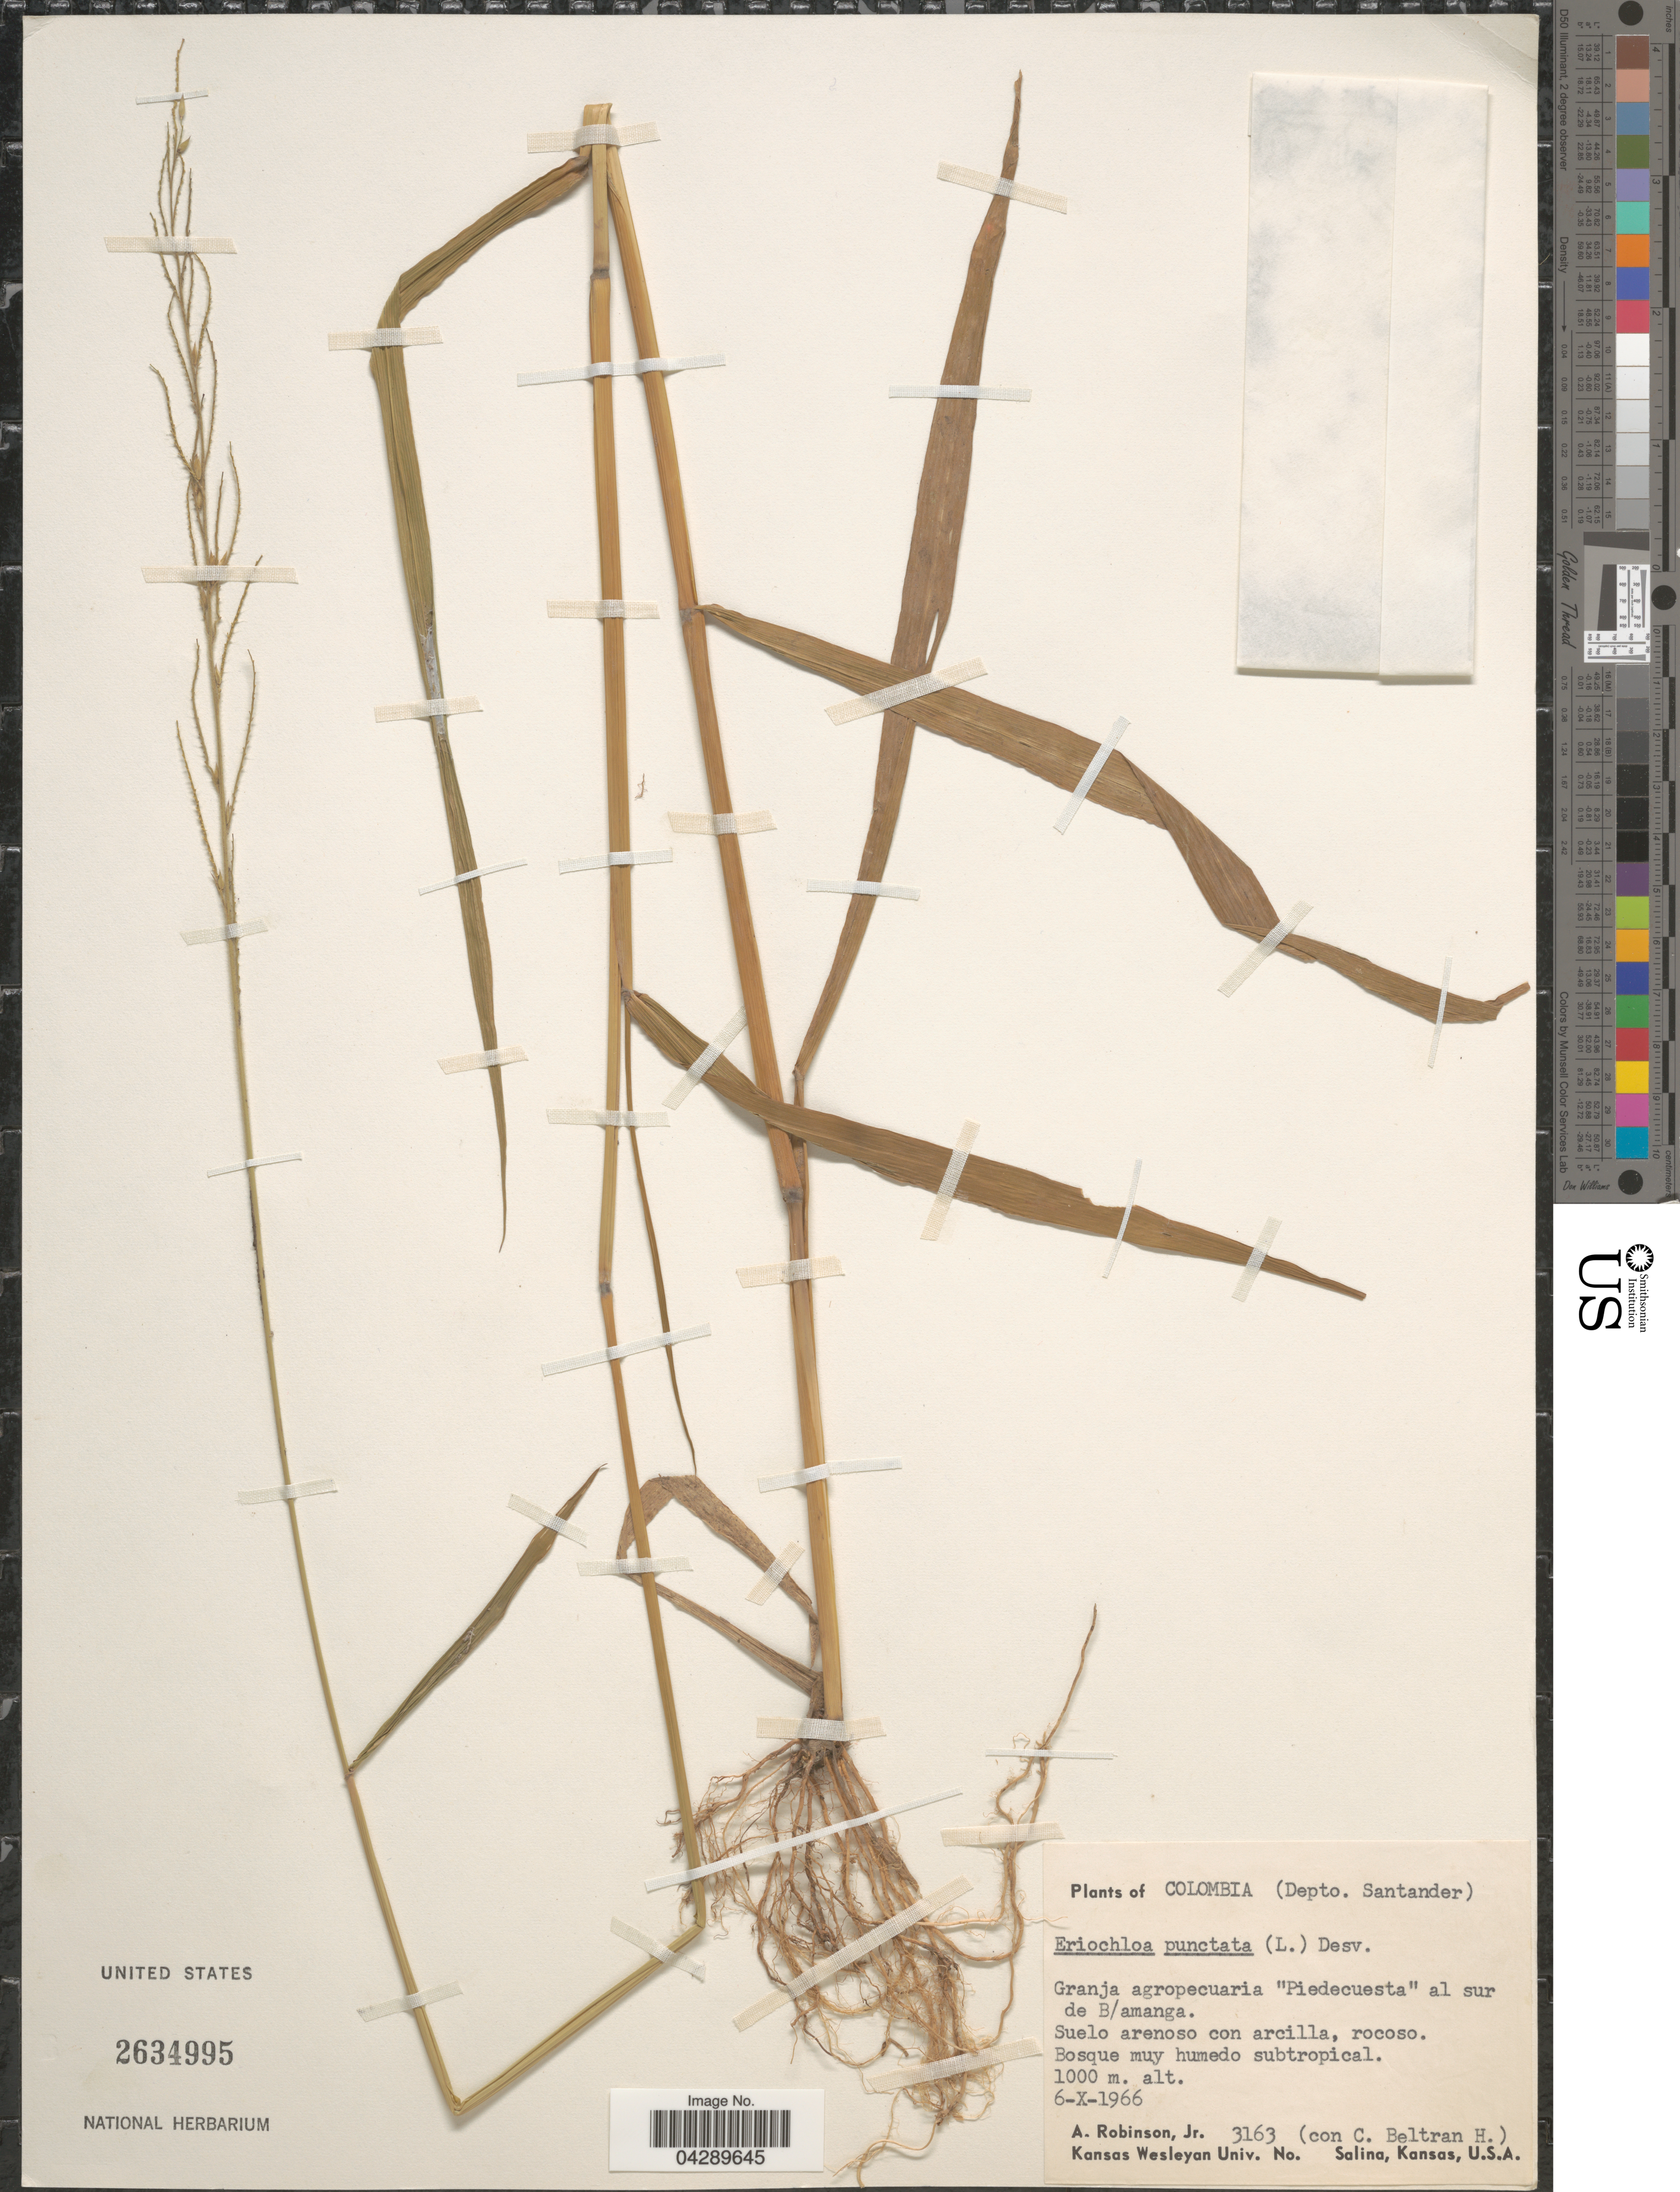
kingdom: Plantae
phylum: Tracheophyta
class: Liliopsida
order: Poales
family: Poaceae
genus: Eriochloa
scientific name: Eriochloa punctata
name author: (L.) Desv. ex Ham.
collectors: A. Robinson Jr. & H. Beltran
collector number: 3163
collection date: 1966-10-06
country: Colombia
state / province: Santander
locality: (Depto. Santander). Granja agropecuaria "Piedecuesta" al sur de B/amanga.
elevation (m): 1000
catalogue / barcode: US 2634995